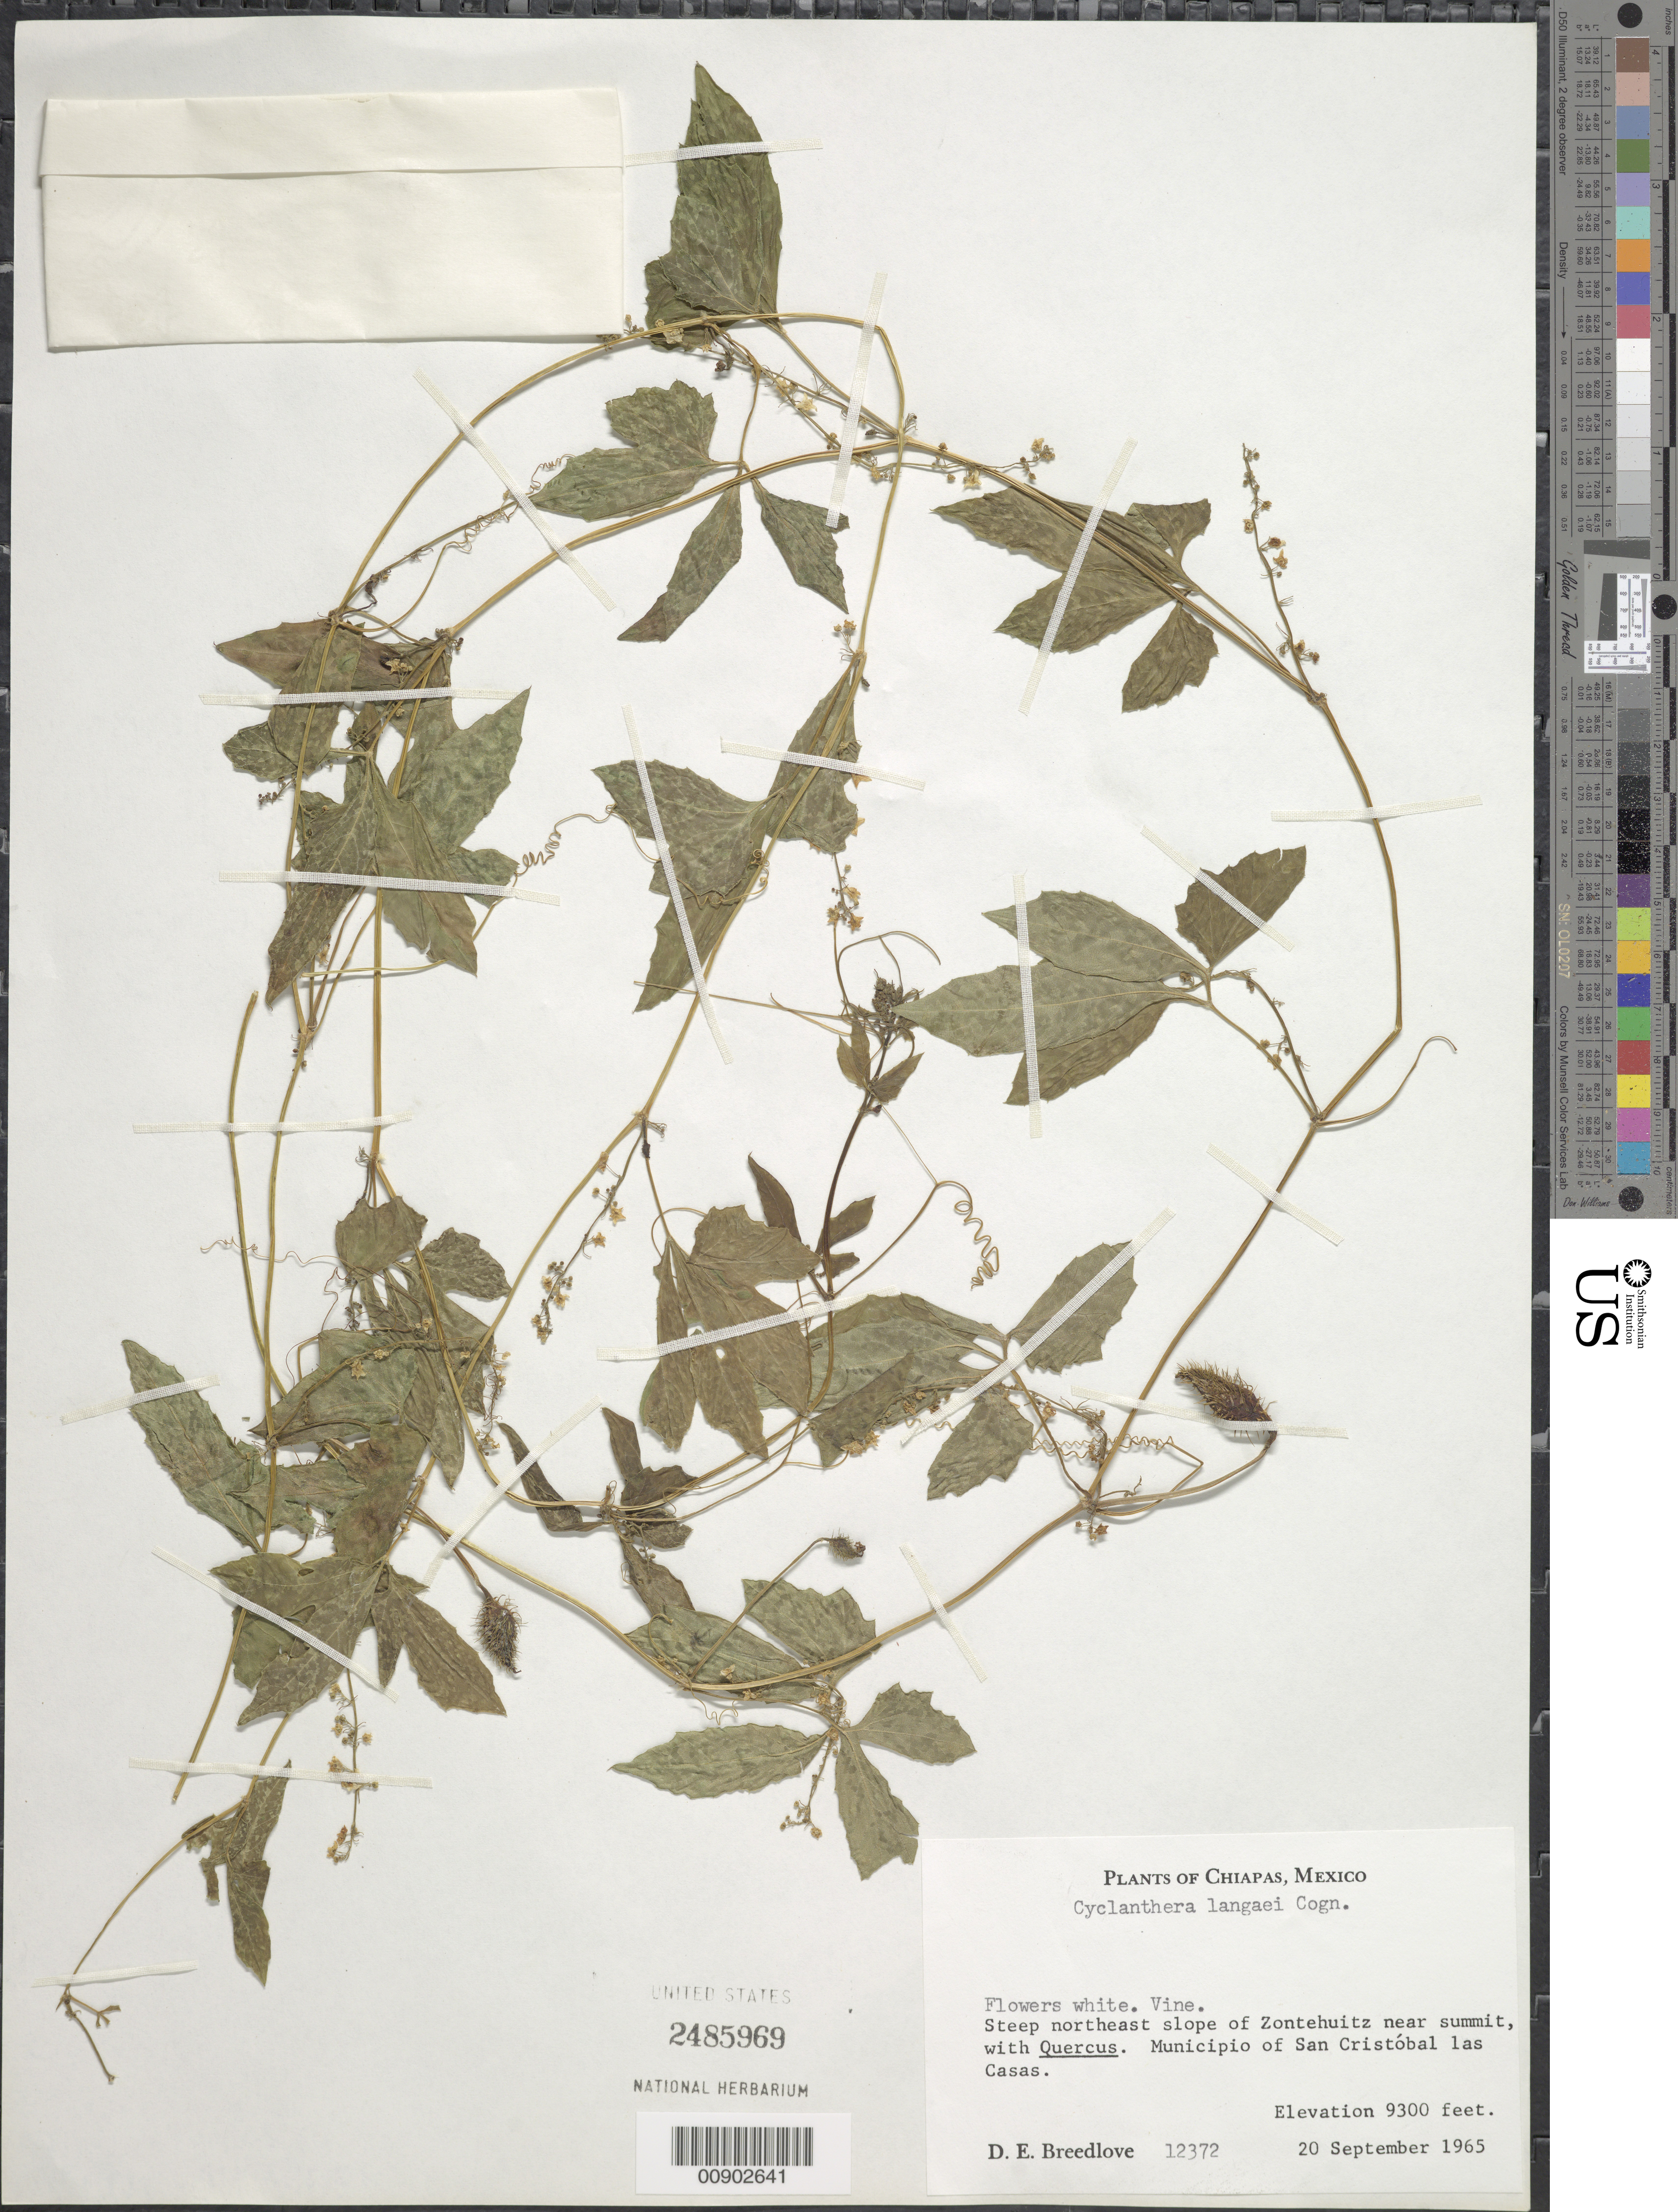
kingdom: Plantae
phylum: Tracheophyta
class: Magnoliopsida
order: Cucurbitales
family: Cucurbitaceae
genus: Cyclanthera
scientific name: Cyclanthera langaei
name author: Cogn.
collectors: D. E. Breedlove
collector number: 12372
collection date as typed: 20 Sep 1965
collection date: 1965-09-20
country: Mexico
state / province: Chiapas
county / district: San Cristóbal de las Casas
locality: Steep northeast slope of Zontehuitz near summit, Municipio of San Cristóbal de las Casas, Chiapas.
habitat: Steep northeast slope near summit, with Quercus.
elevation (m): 2835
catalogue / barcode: US 2485969